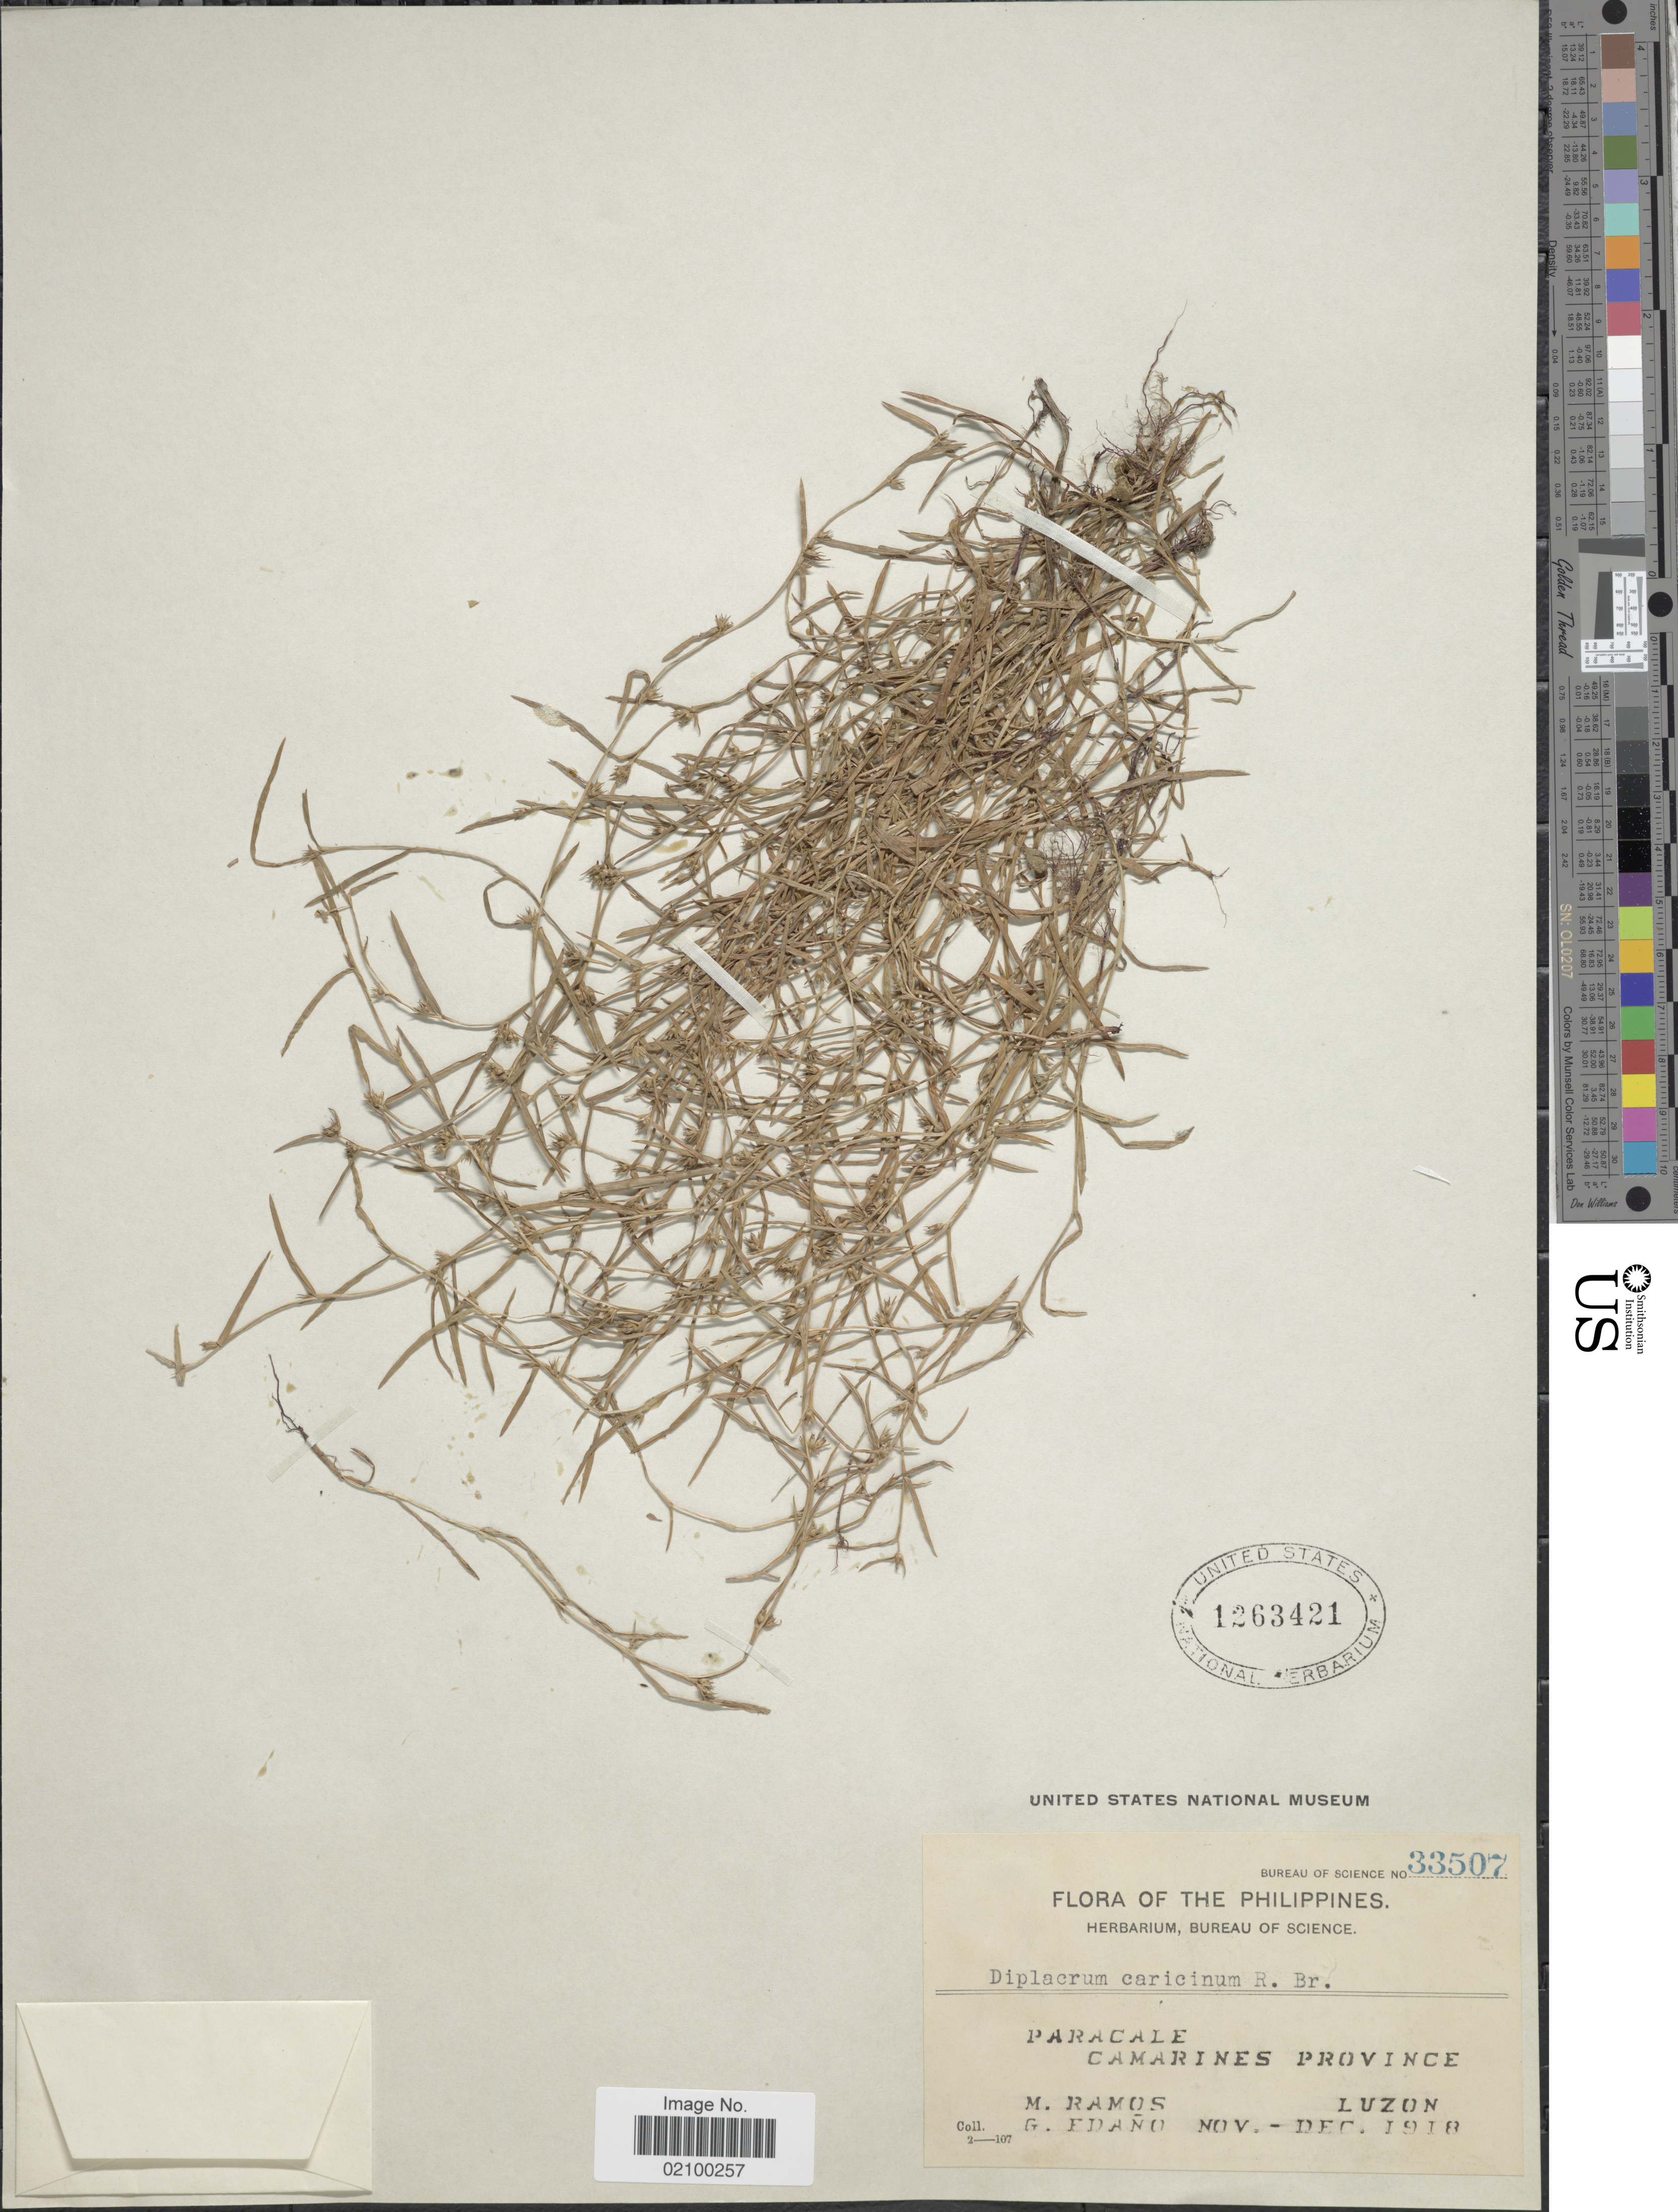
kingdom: Plantae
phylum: Tracheophyta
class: Liliopsida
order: Poales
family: Cyperaceae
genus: Diplacrum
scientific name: Diplacrum caricinum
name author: R. Br.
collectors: M. Ramos & G. Edaño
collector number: Bureau of Science 33507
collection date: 1918-11/1918-12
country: Philippines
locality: Paracale, Camarines Province, Luzon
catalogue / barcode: US 1263421